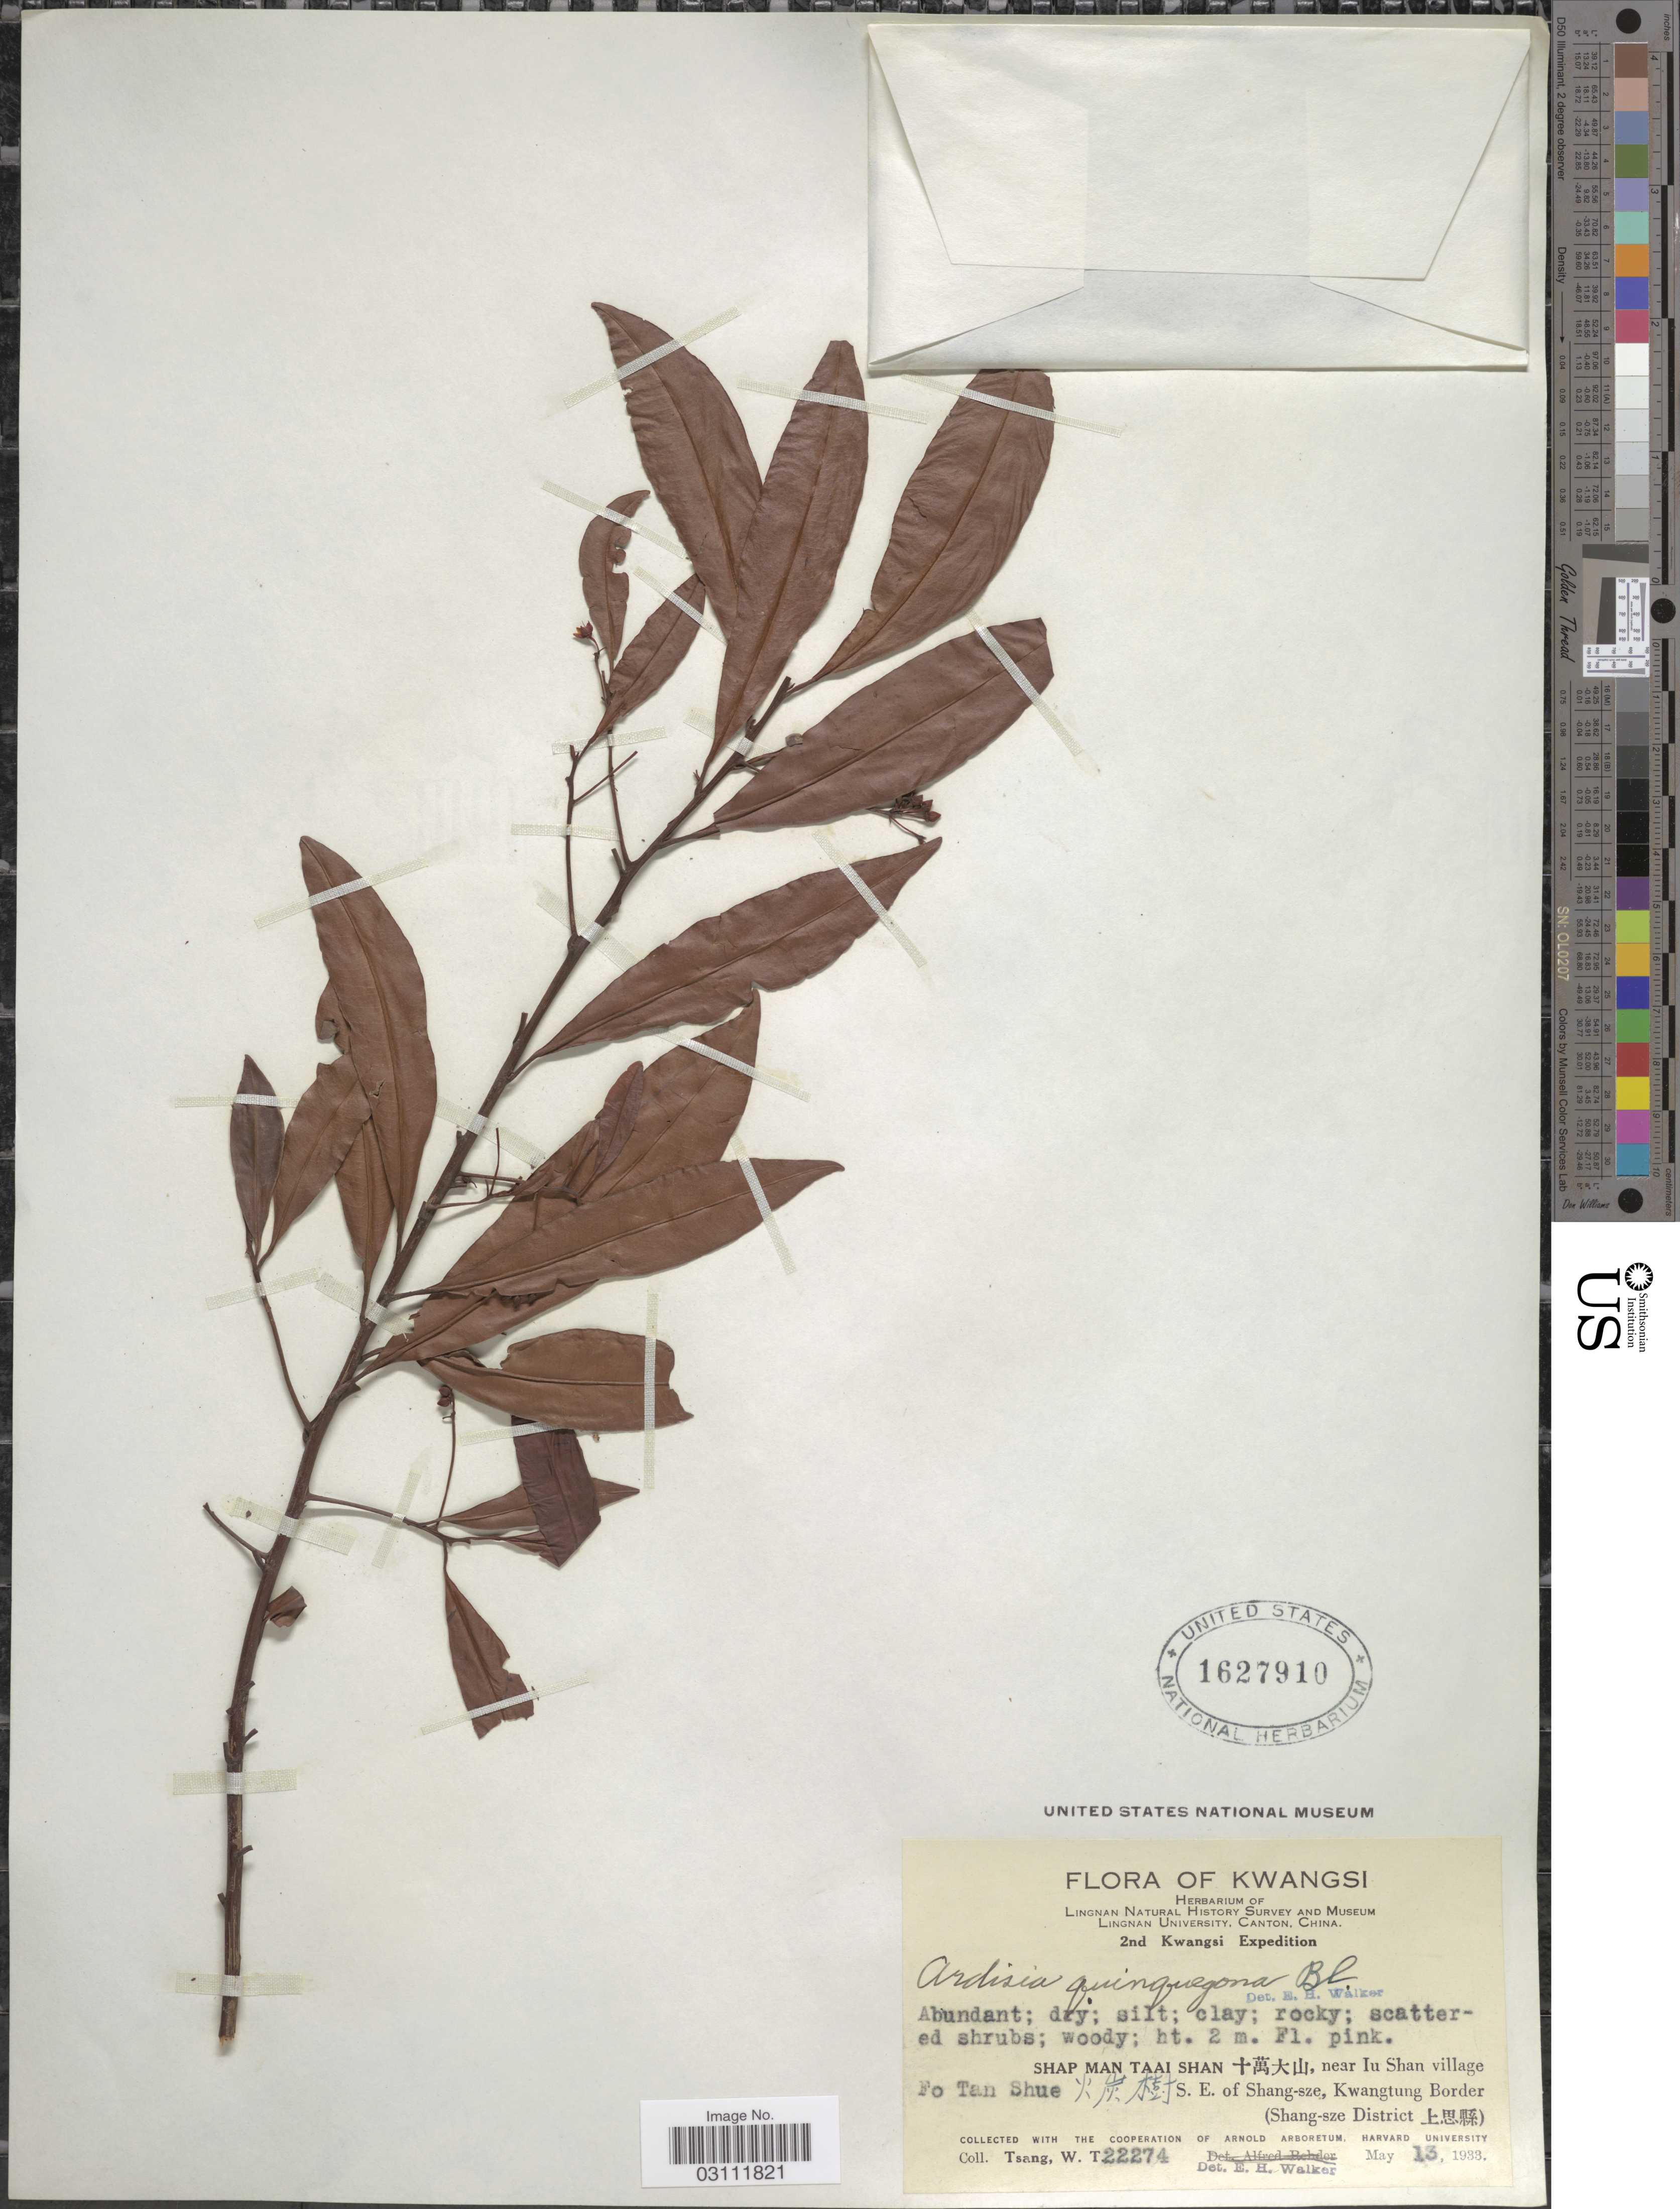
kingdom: Plantae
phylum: Tracheophyta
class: Magnoliopsida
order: Ericales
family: Primulaceae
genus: Ardisia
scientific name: Ardisia quinquegona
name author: Blume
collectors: W. T. Tsang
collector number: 22274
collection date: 1933-05-13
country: China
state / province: Guangxi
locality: Kwangsi. Shap Man Taai Shan, near Iu Shan village Fo Tan Shue S.E. of Shang-sze, Kwangtung Border (Shang-sze District).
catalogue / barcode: US 1627910